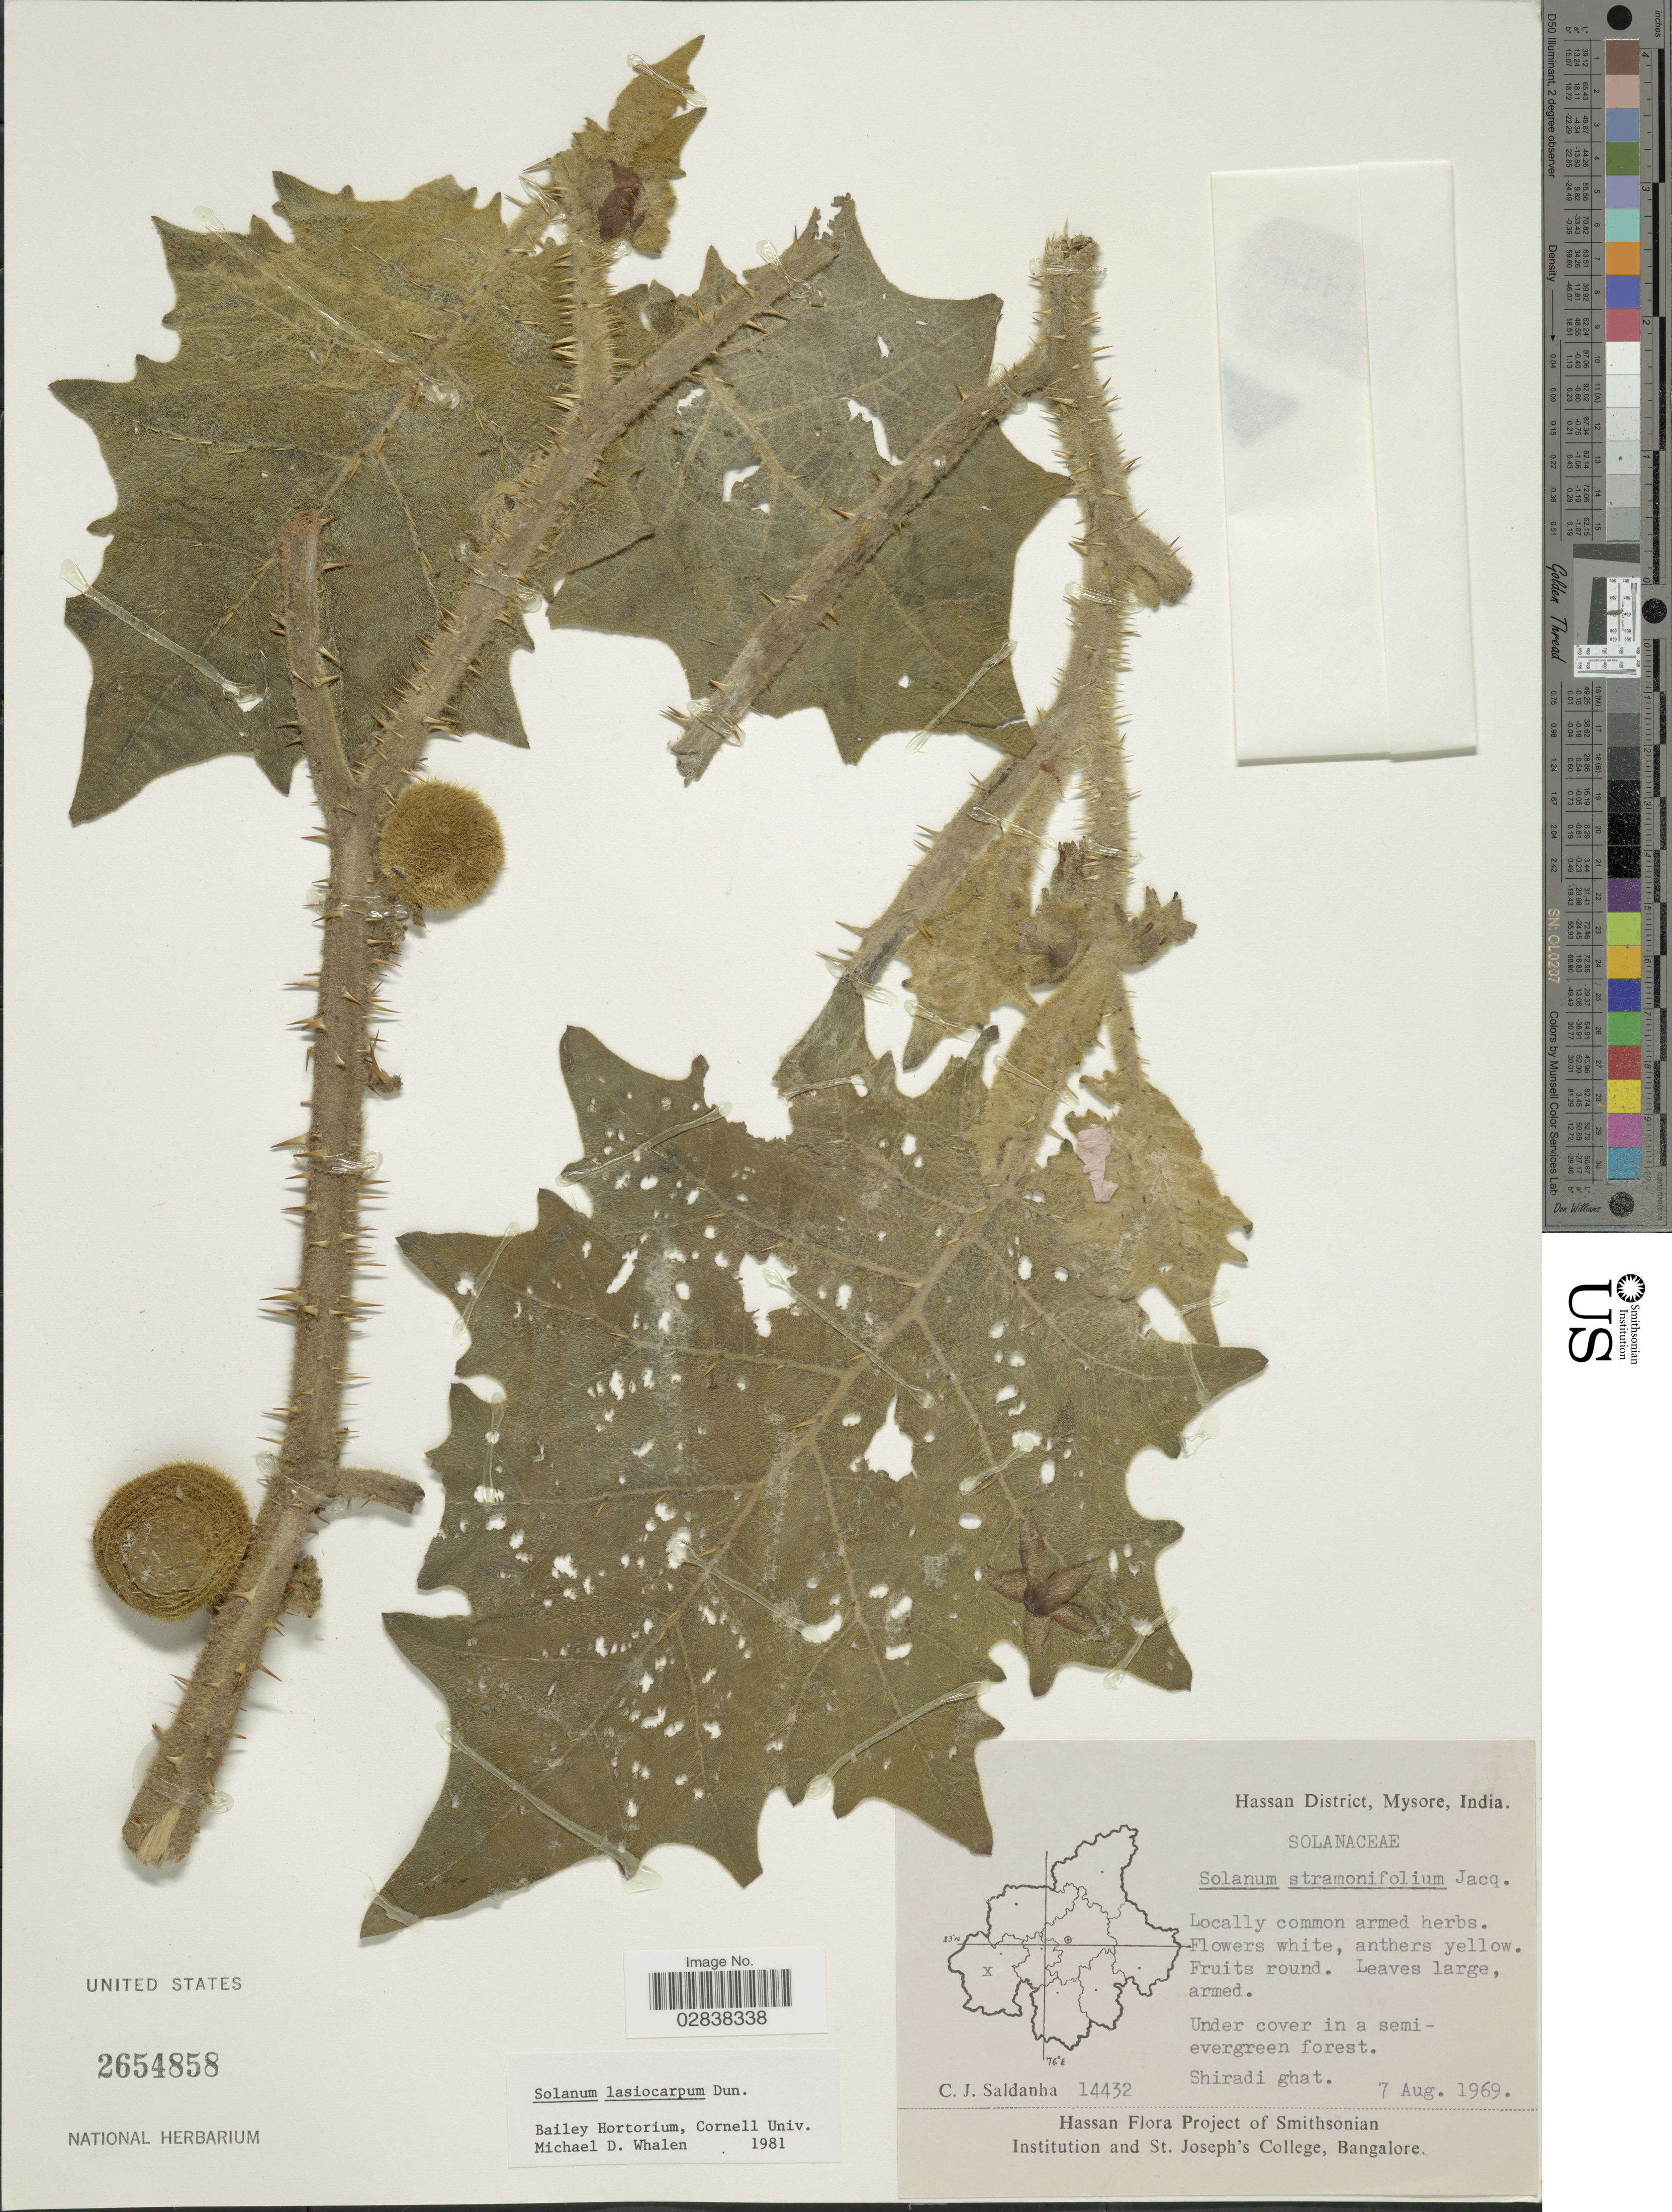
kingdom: Plantae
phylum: Tracheophyta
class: Magnoliopsida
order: Solanales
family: Solanaceae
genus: Solanum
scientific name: Solanum lasiocarpum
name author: Dunal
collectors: C. J. Saldanha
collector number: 14432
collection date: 1969-08-07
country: India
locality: Hassan District, Mysore, Shiradi ghat.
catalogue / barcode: US 2654858